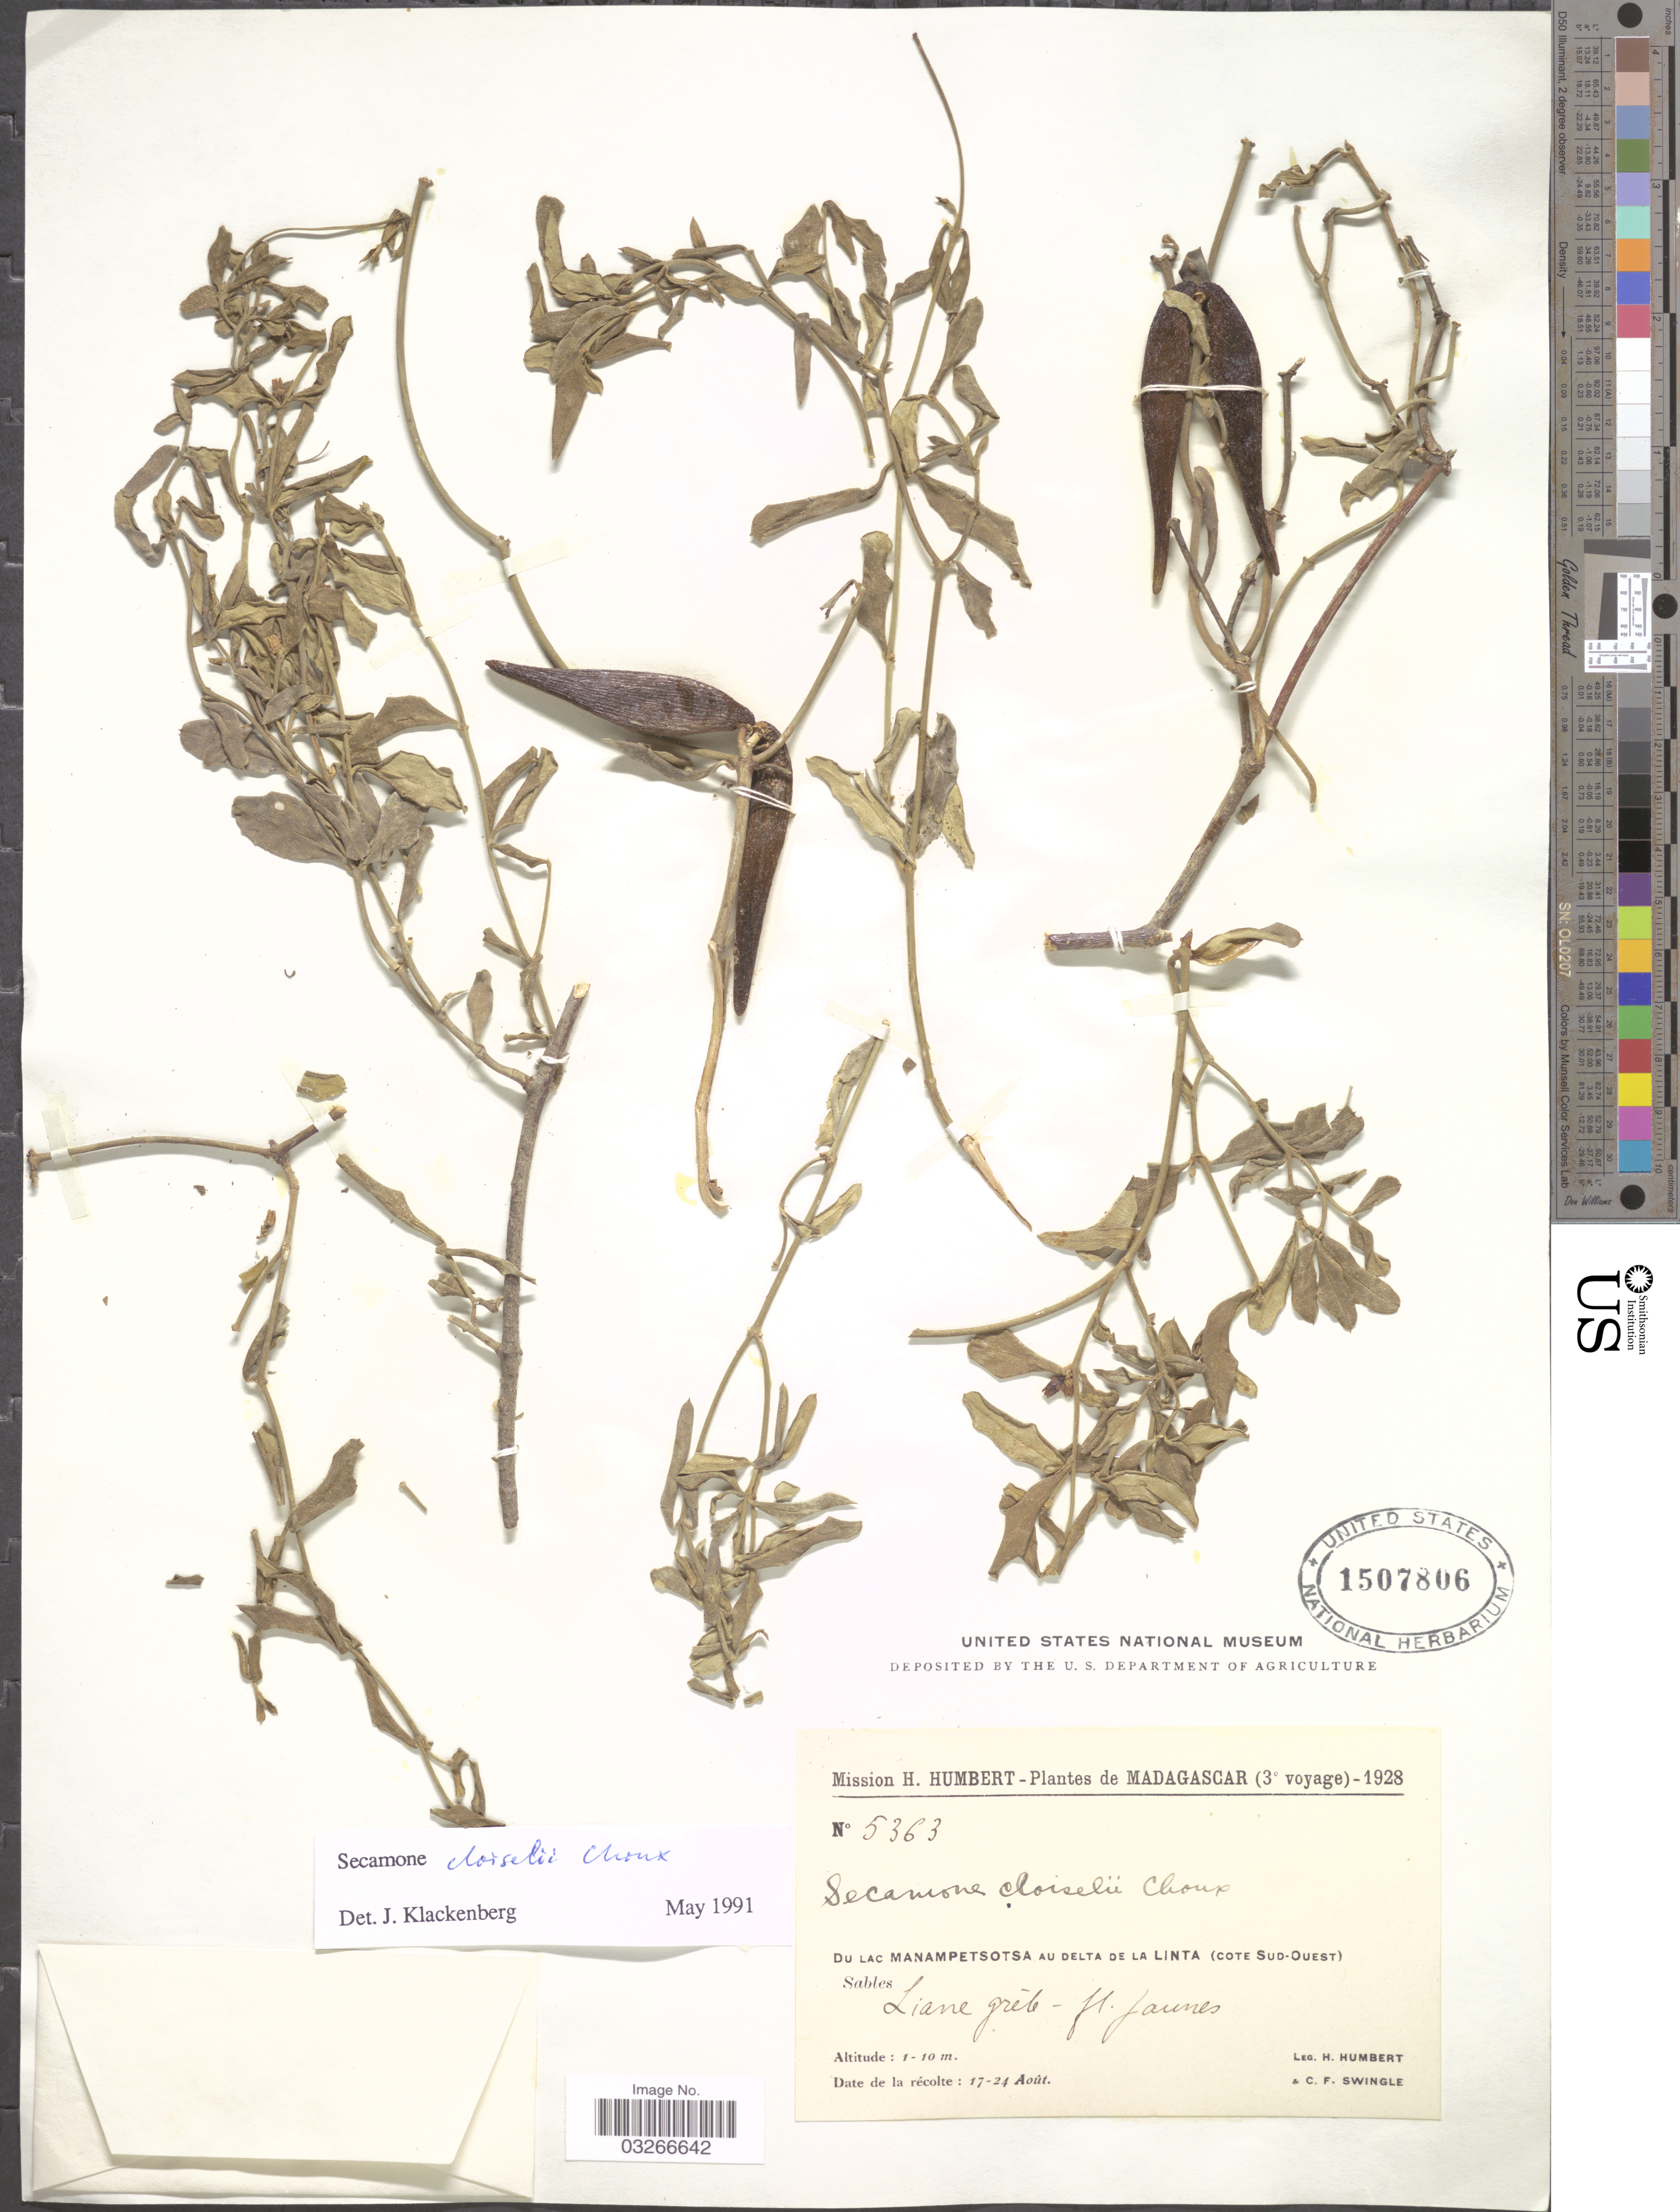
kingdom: Plantae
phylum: Tracheophyta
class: Magnoliopsida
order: Gentianales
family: Apocynaceae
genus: Secamone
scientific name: Secamone cloiselii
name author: Choux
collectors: H. Humbert & C. Swingle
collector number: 5363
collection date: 1928-08-17/1928-08-24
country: Madagascar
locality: Du Lac Manampetsotsa au delta de la Linta (cote Sud-Ouest).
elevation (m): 1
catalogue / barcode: US 1507806